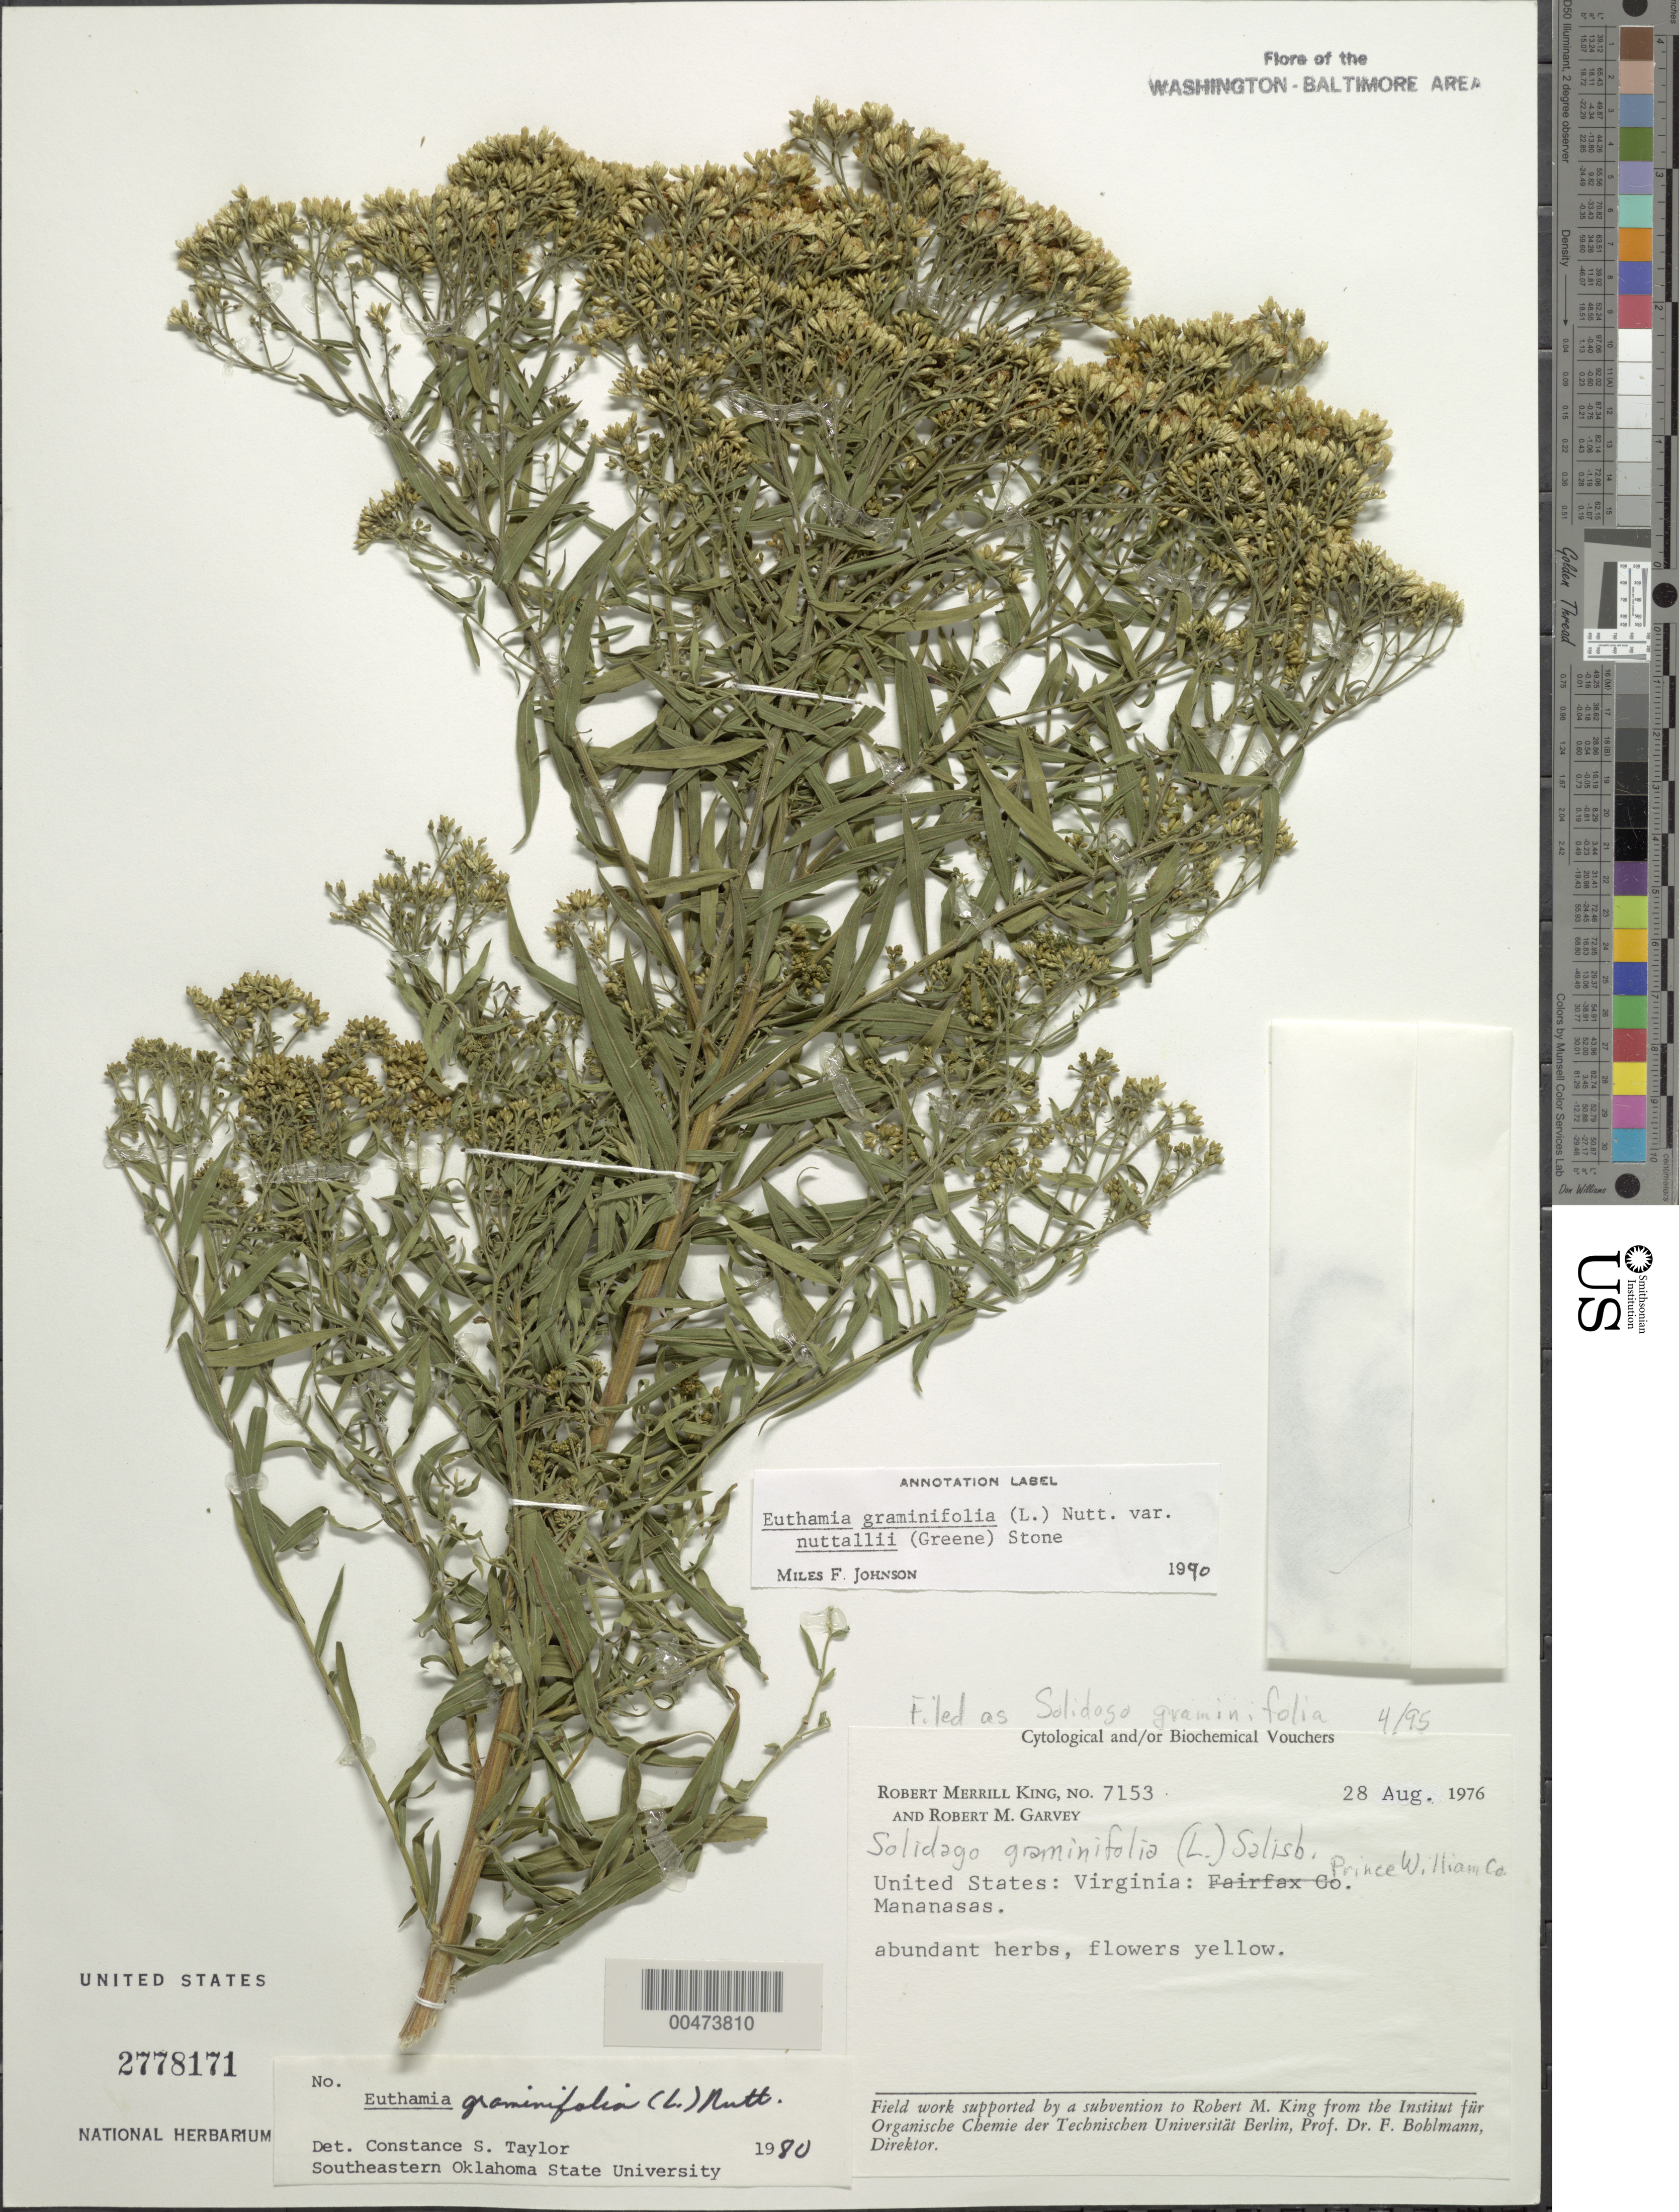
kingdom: Plantae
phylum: Tracheophyta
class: Magnoliopsida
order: Asterales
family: Asteraceae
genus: Euthamia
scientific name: Euthamia graminifolia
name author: (L.) Nutt.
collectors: R. M. King & R. Gravey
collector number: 7153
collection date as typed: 28 Aug 1976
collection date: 1976-08-28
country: United States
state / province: Virginia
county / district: Prince William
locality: Manassas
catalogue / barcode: US 2778171